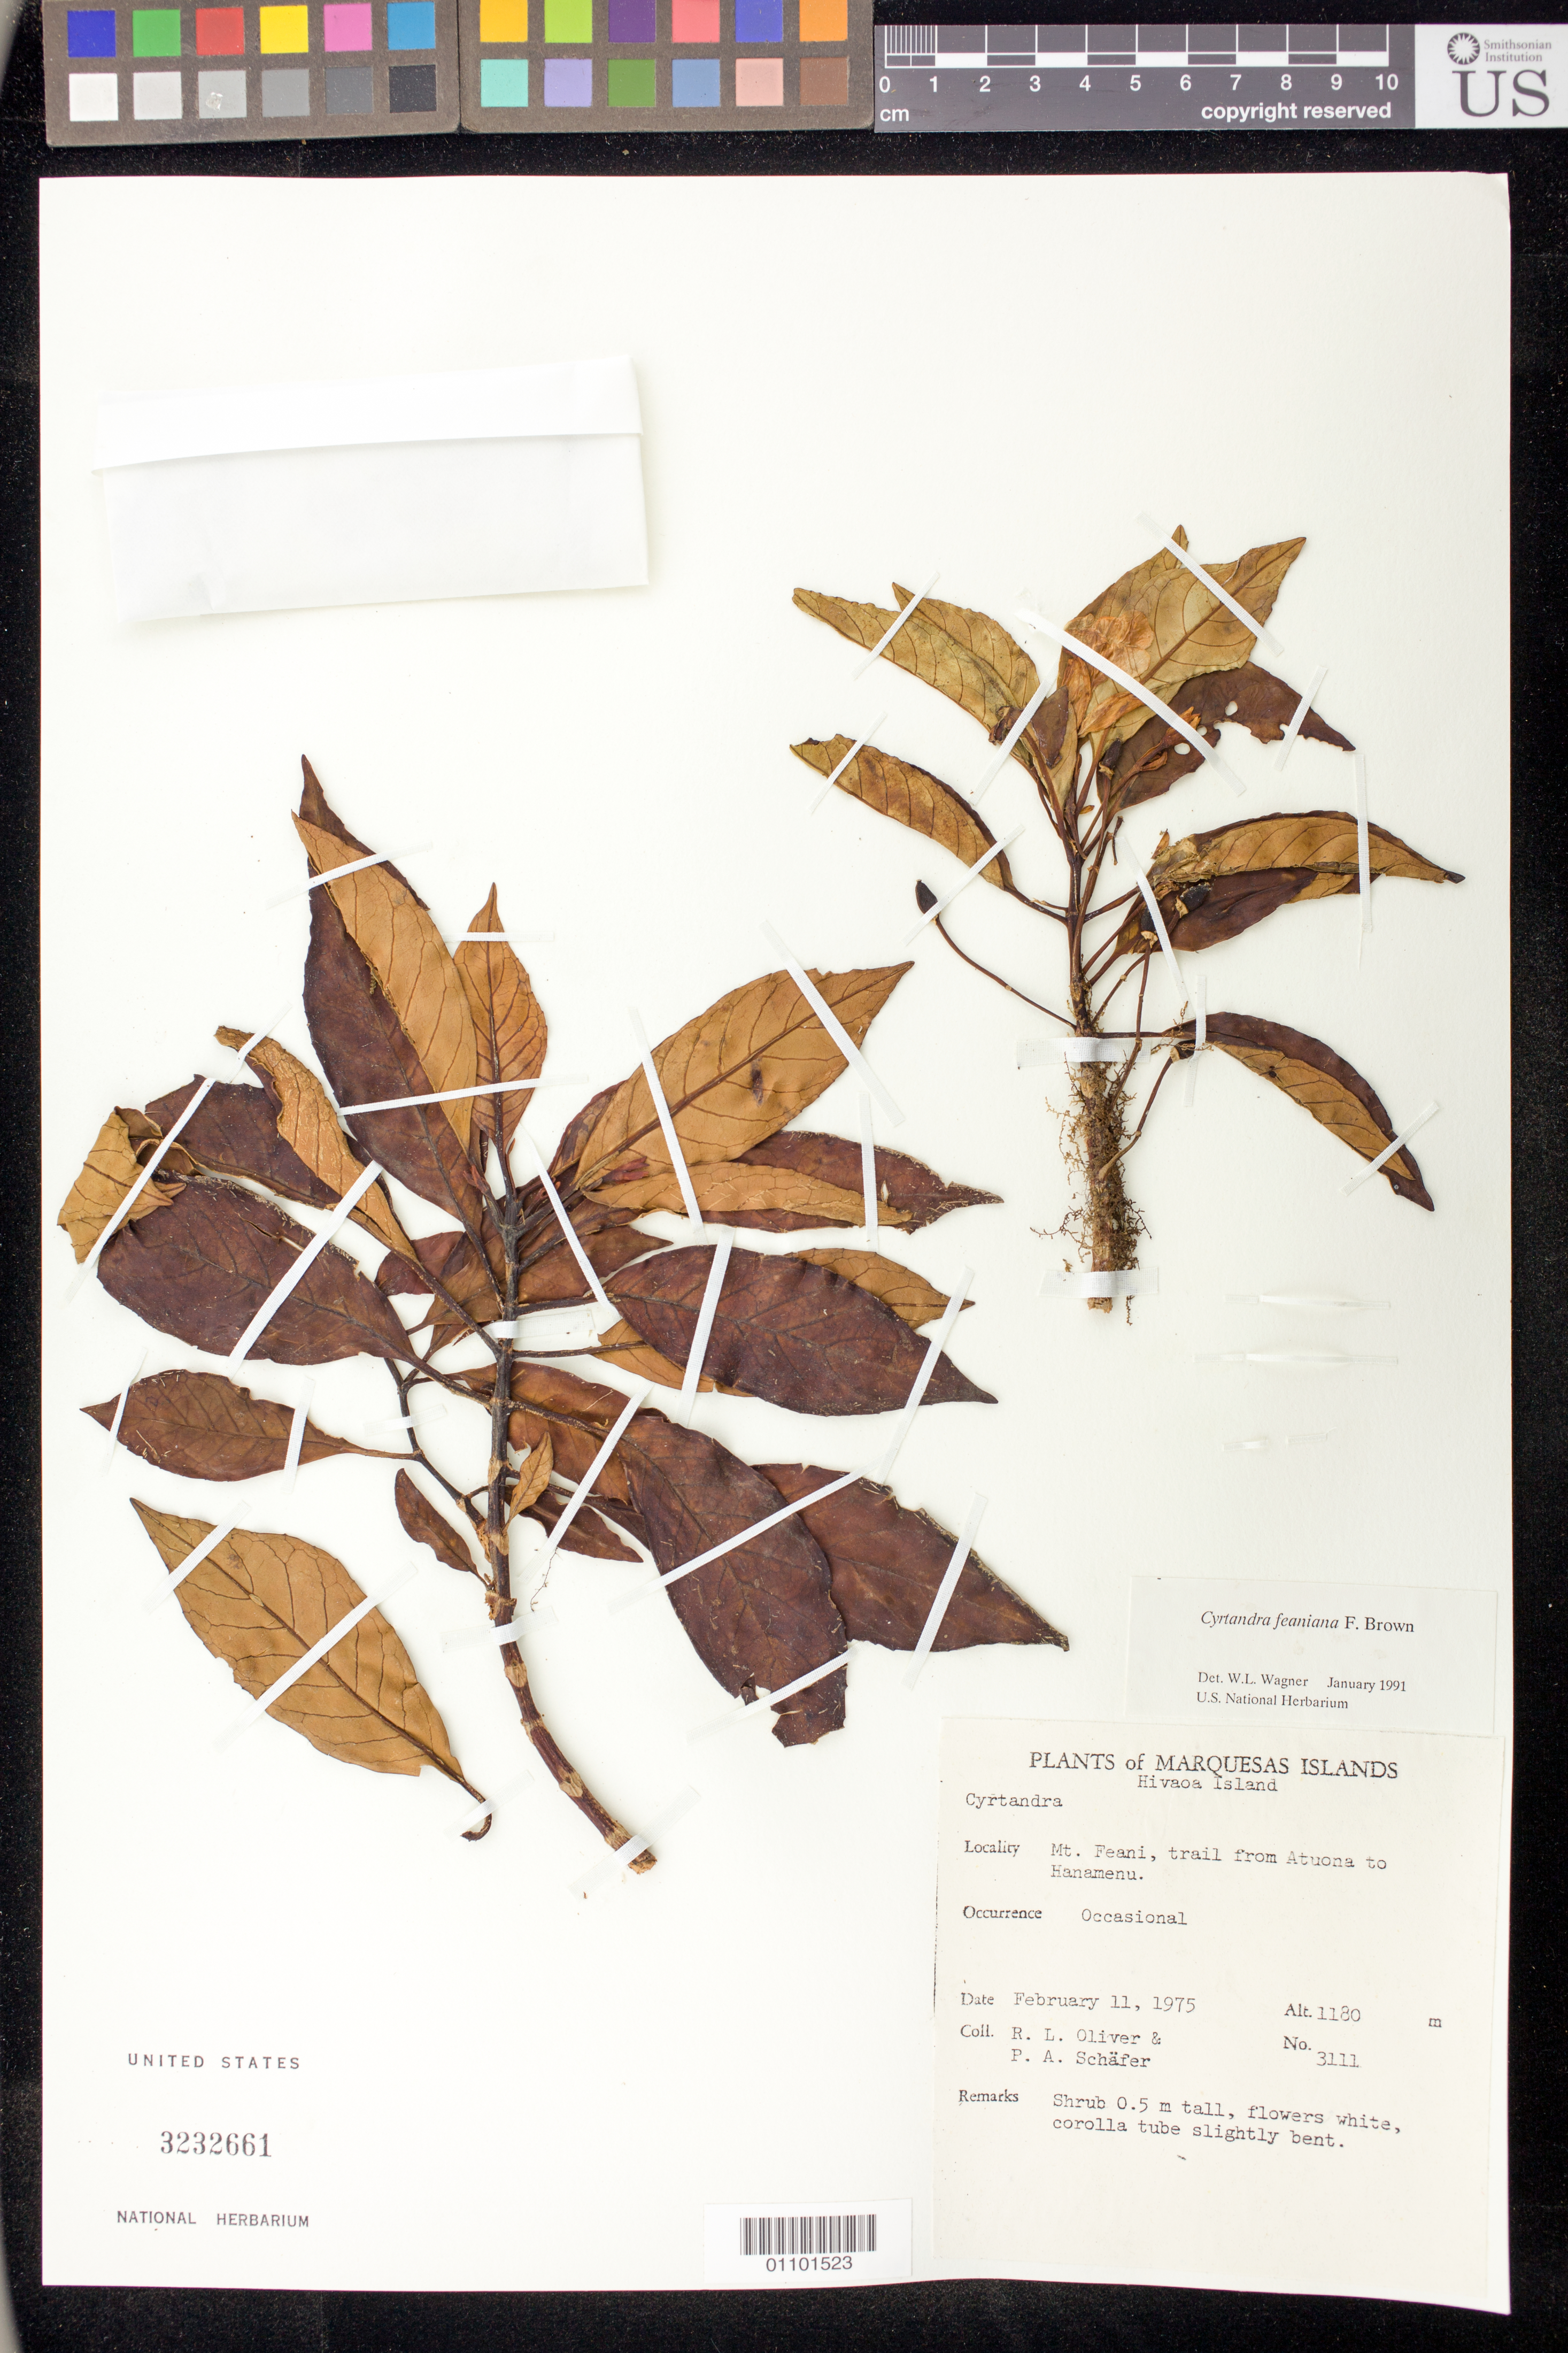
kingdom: Plantae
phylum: Tracheophyta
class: Magnoliopsida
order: Lamiales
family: Gesneriaceae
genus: Cyrtandra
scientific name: Cyrtandra feaniana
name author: F. Br.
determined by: Wagner, W. L., (BOT), Smithsonian Institution - National Museum of Natural History (UNITED STATES)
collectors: R. L. Oliver & P. A. Schäfer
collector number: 3111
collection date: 1975-02-11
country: French Polynesia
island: Hiva Oa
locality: Mt. Feani, trail from Atuona to Hanamenu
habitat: Occasional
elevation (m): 1180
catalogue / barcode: US 3232661